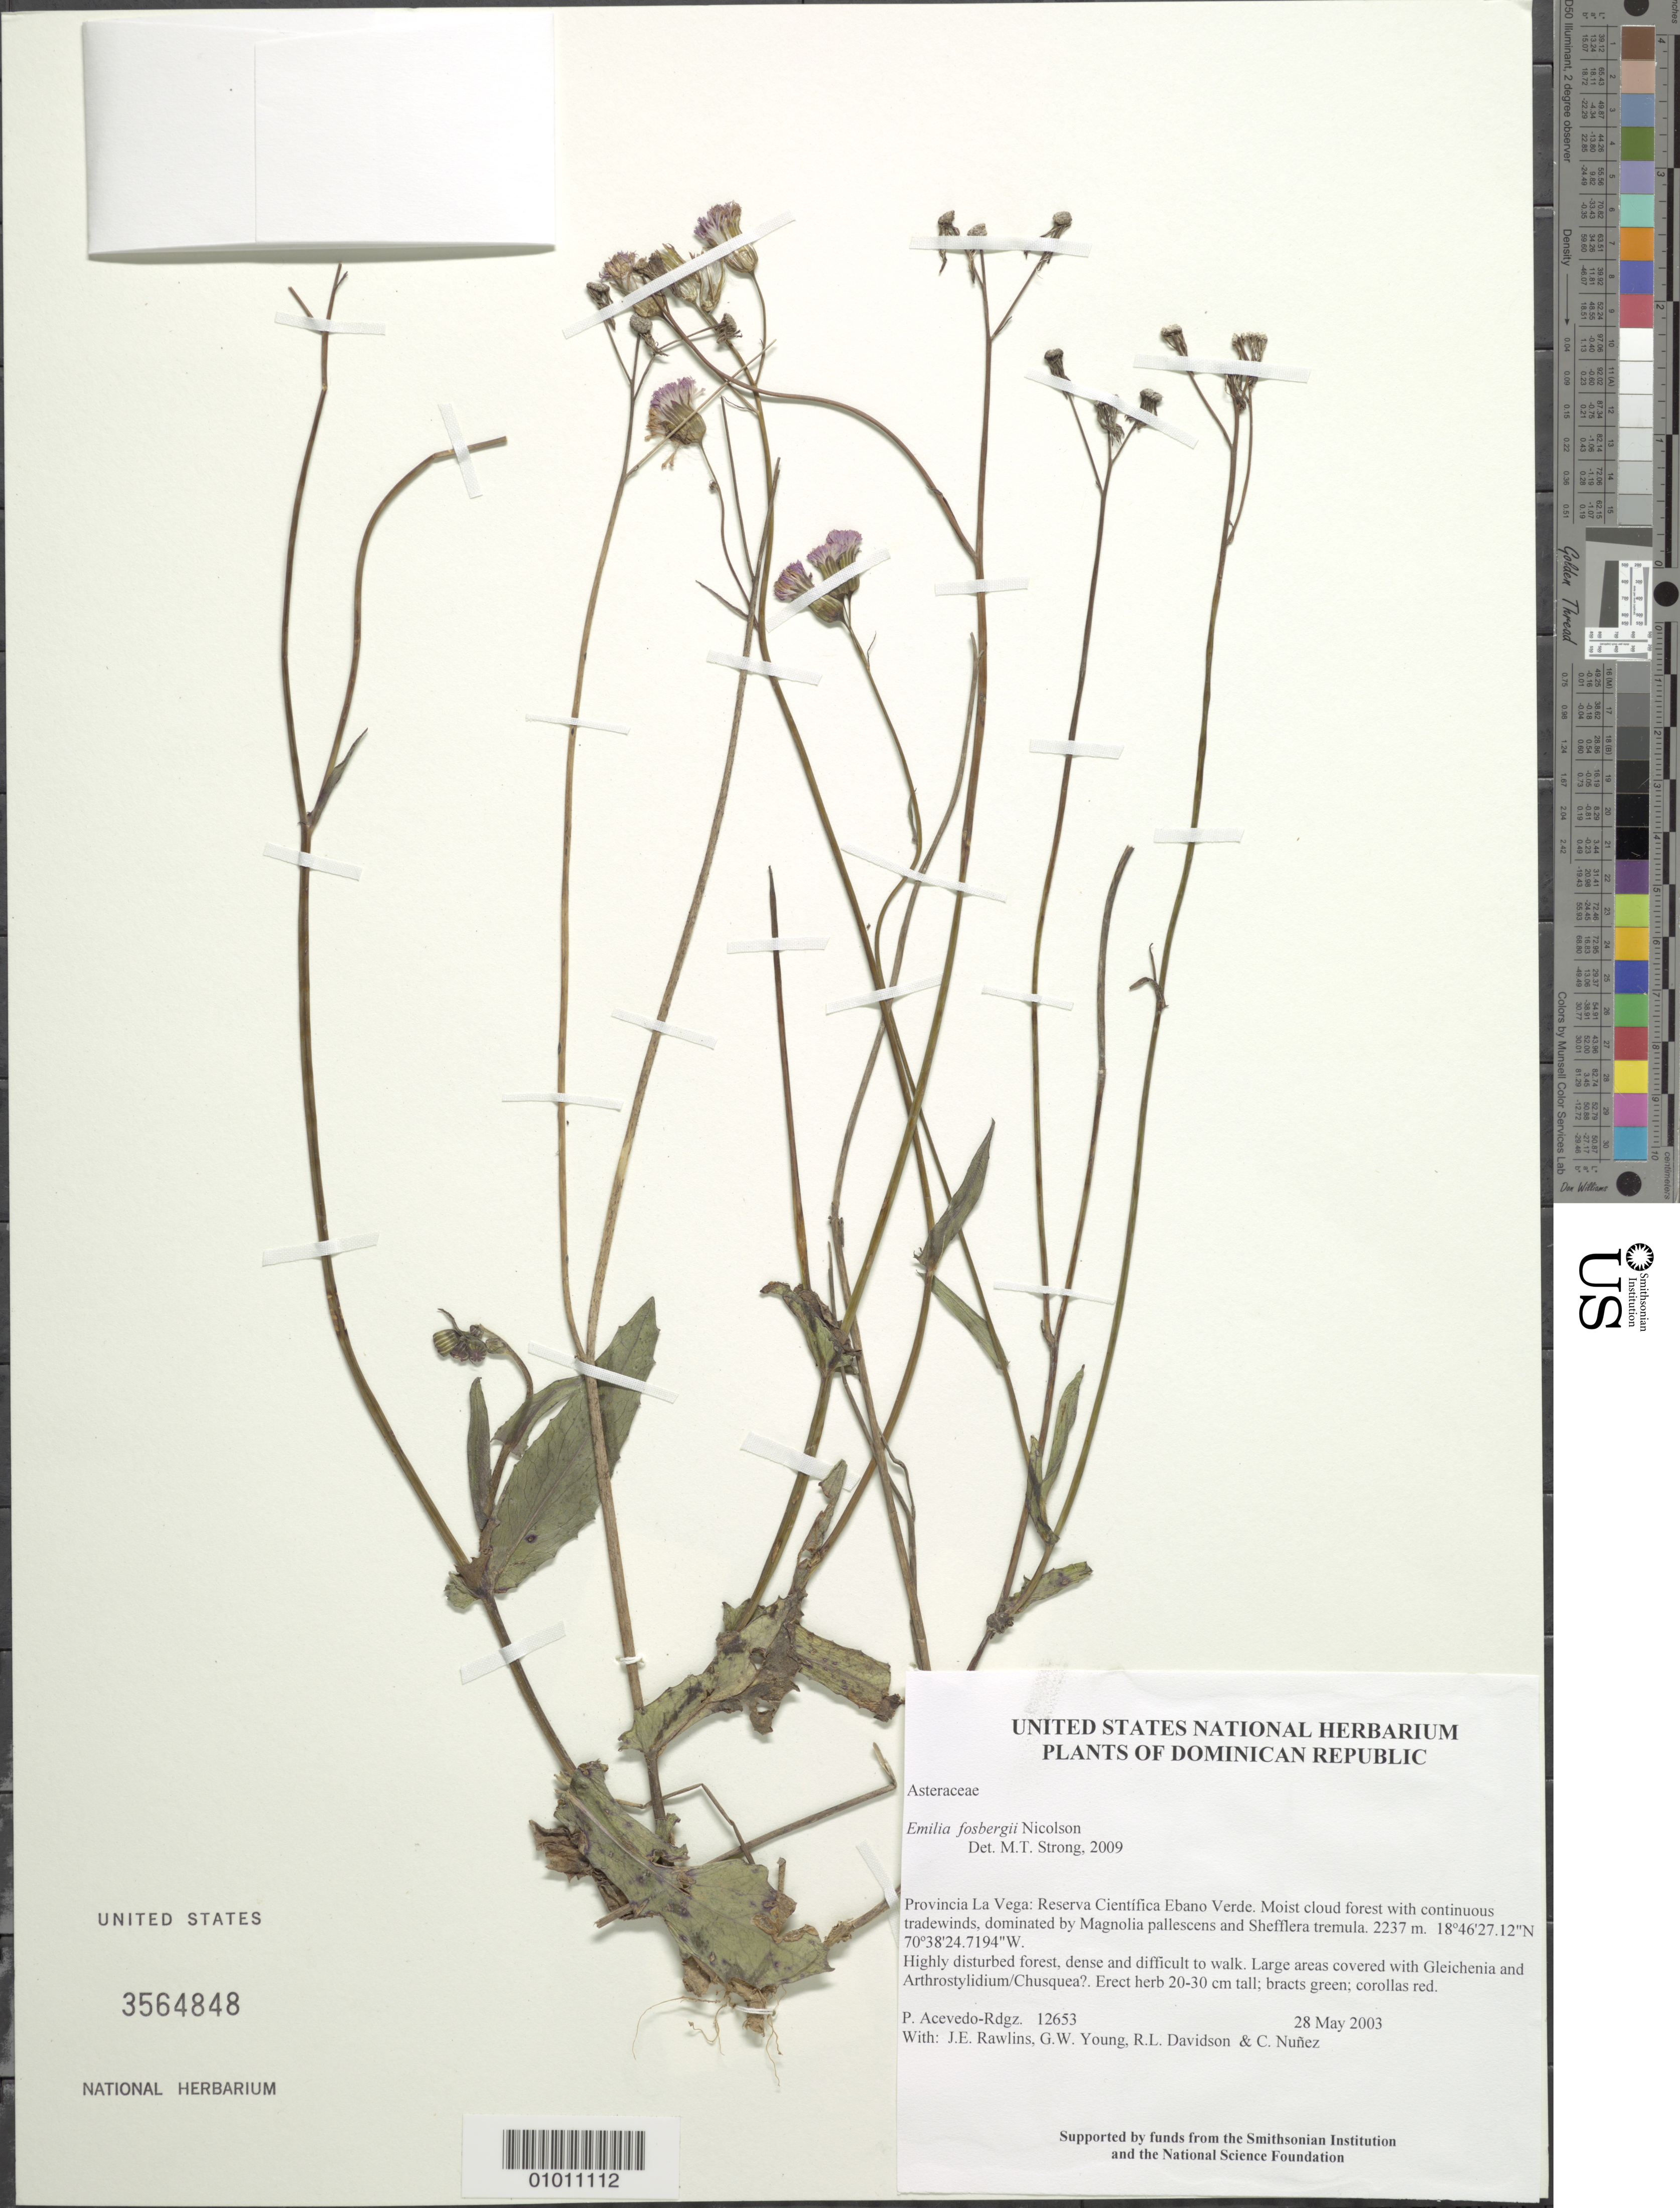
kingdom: Plantae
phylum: Tracheophyta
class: Magnoliopsida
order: Asterales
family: Asteraceae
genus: Emilia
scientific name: Emilia fosbergii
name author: Nicolson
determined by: Strong, M. T., (US), Smithsonian Institution - National Museum of Natural History (UNITED STATES)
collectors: P. Acevedo-Rodr., J. Rawlins, G. Young, R. Davidson & C. Nunez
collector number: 12653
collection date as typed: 28 May 2003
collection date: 2003-05-28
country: Dominican Republic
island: Hispaniola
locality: Provincia La Vega: Reserva Científica Ebano Verde. Moist cloud forest with continuous tradewinds, dominated by Magnolia pallescens and Shefflera tremula.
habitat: Highly disturbed forest, dense and difficult to walk. Large areas covered with Gleichenia and Arthrostylidium/Chusquea?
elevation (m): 2237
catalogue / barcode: US 3564848